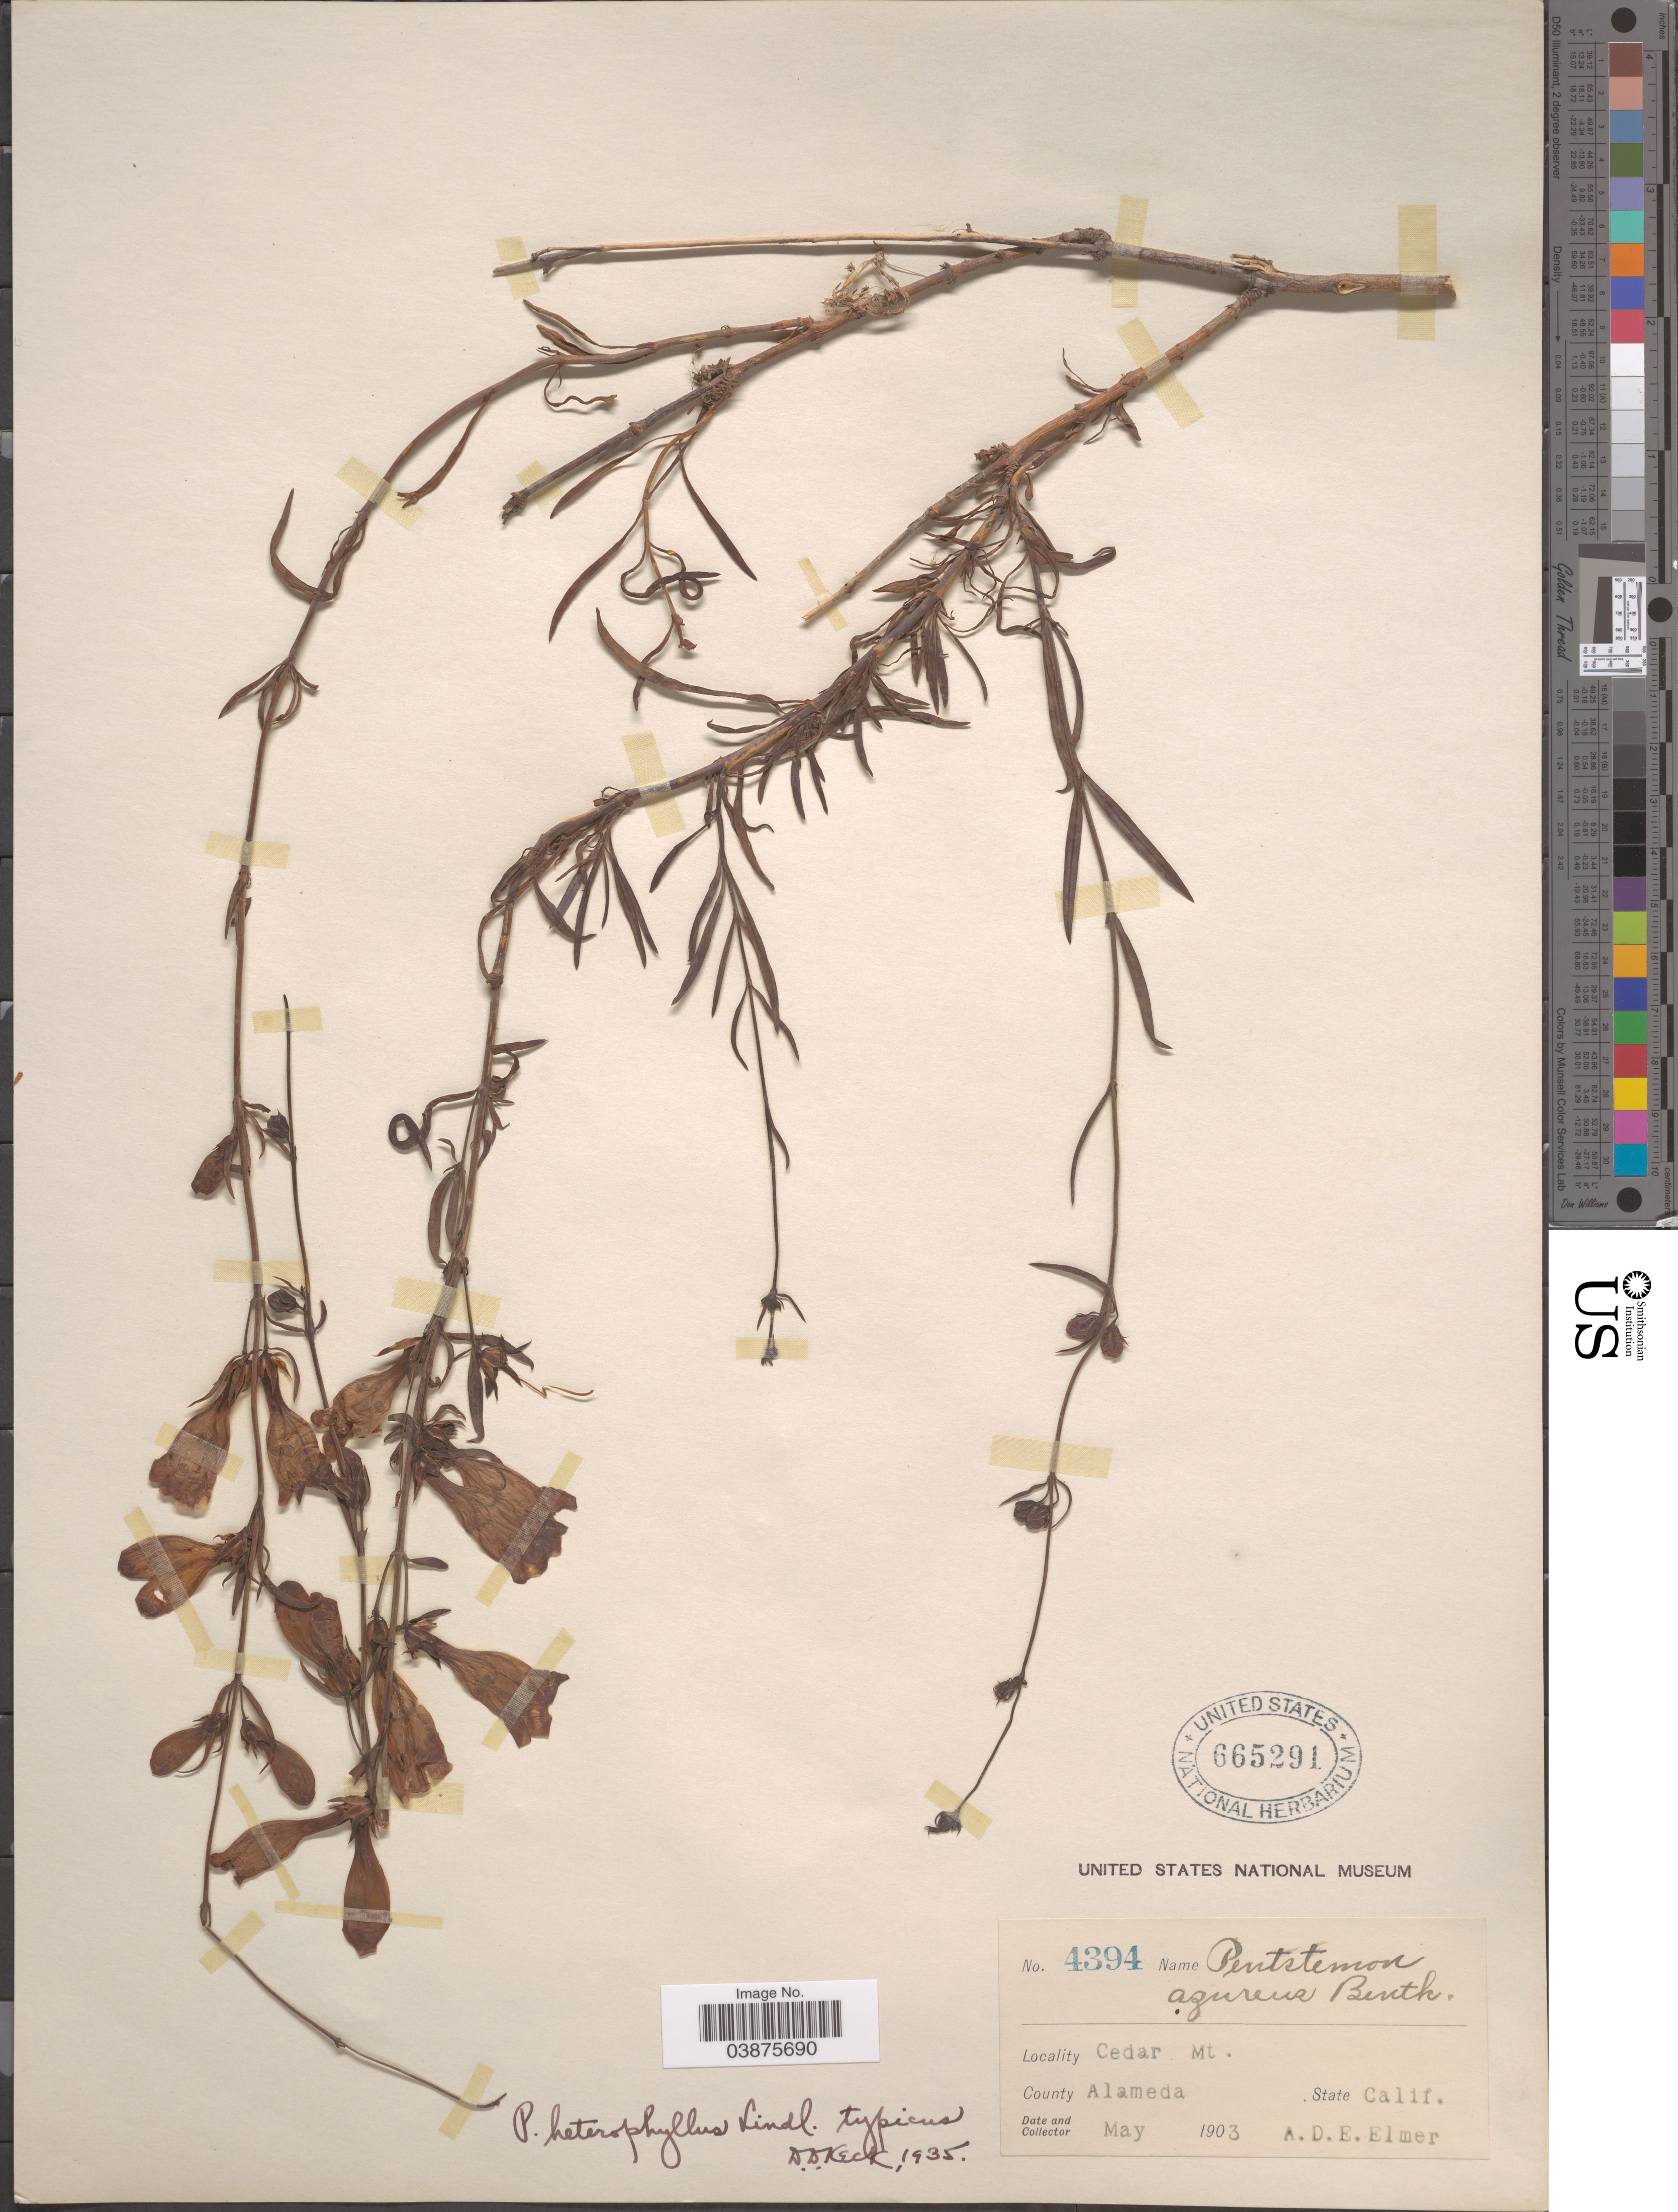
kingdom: Plantae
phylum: Tracheophyta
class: Magnoliopsida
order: Lamiales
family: Plantaginaceae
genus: Penstemon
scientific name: Penstemon heterophyllus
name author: Lindl.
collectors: A. D. E. Elmer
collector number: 4394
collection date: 1903-05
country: United States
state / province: California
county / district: Alameda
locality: Cedar Mt. County Alameda.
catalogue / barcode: US 556291